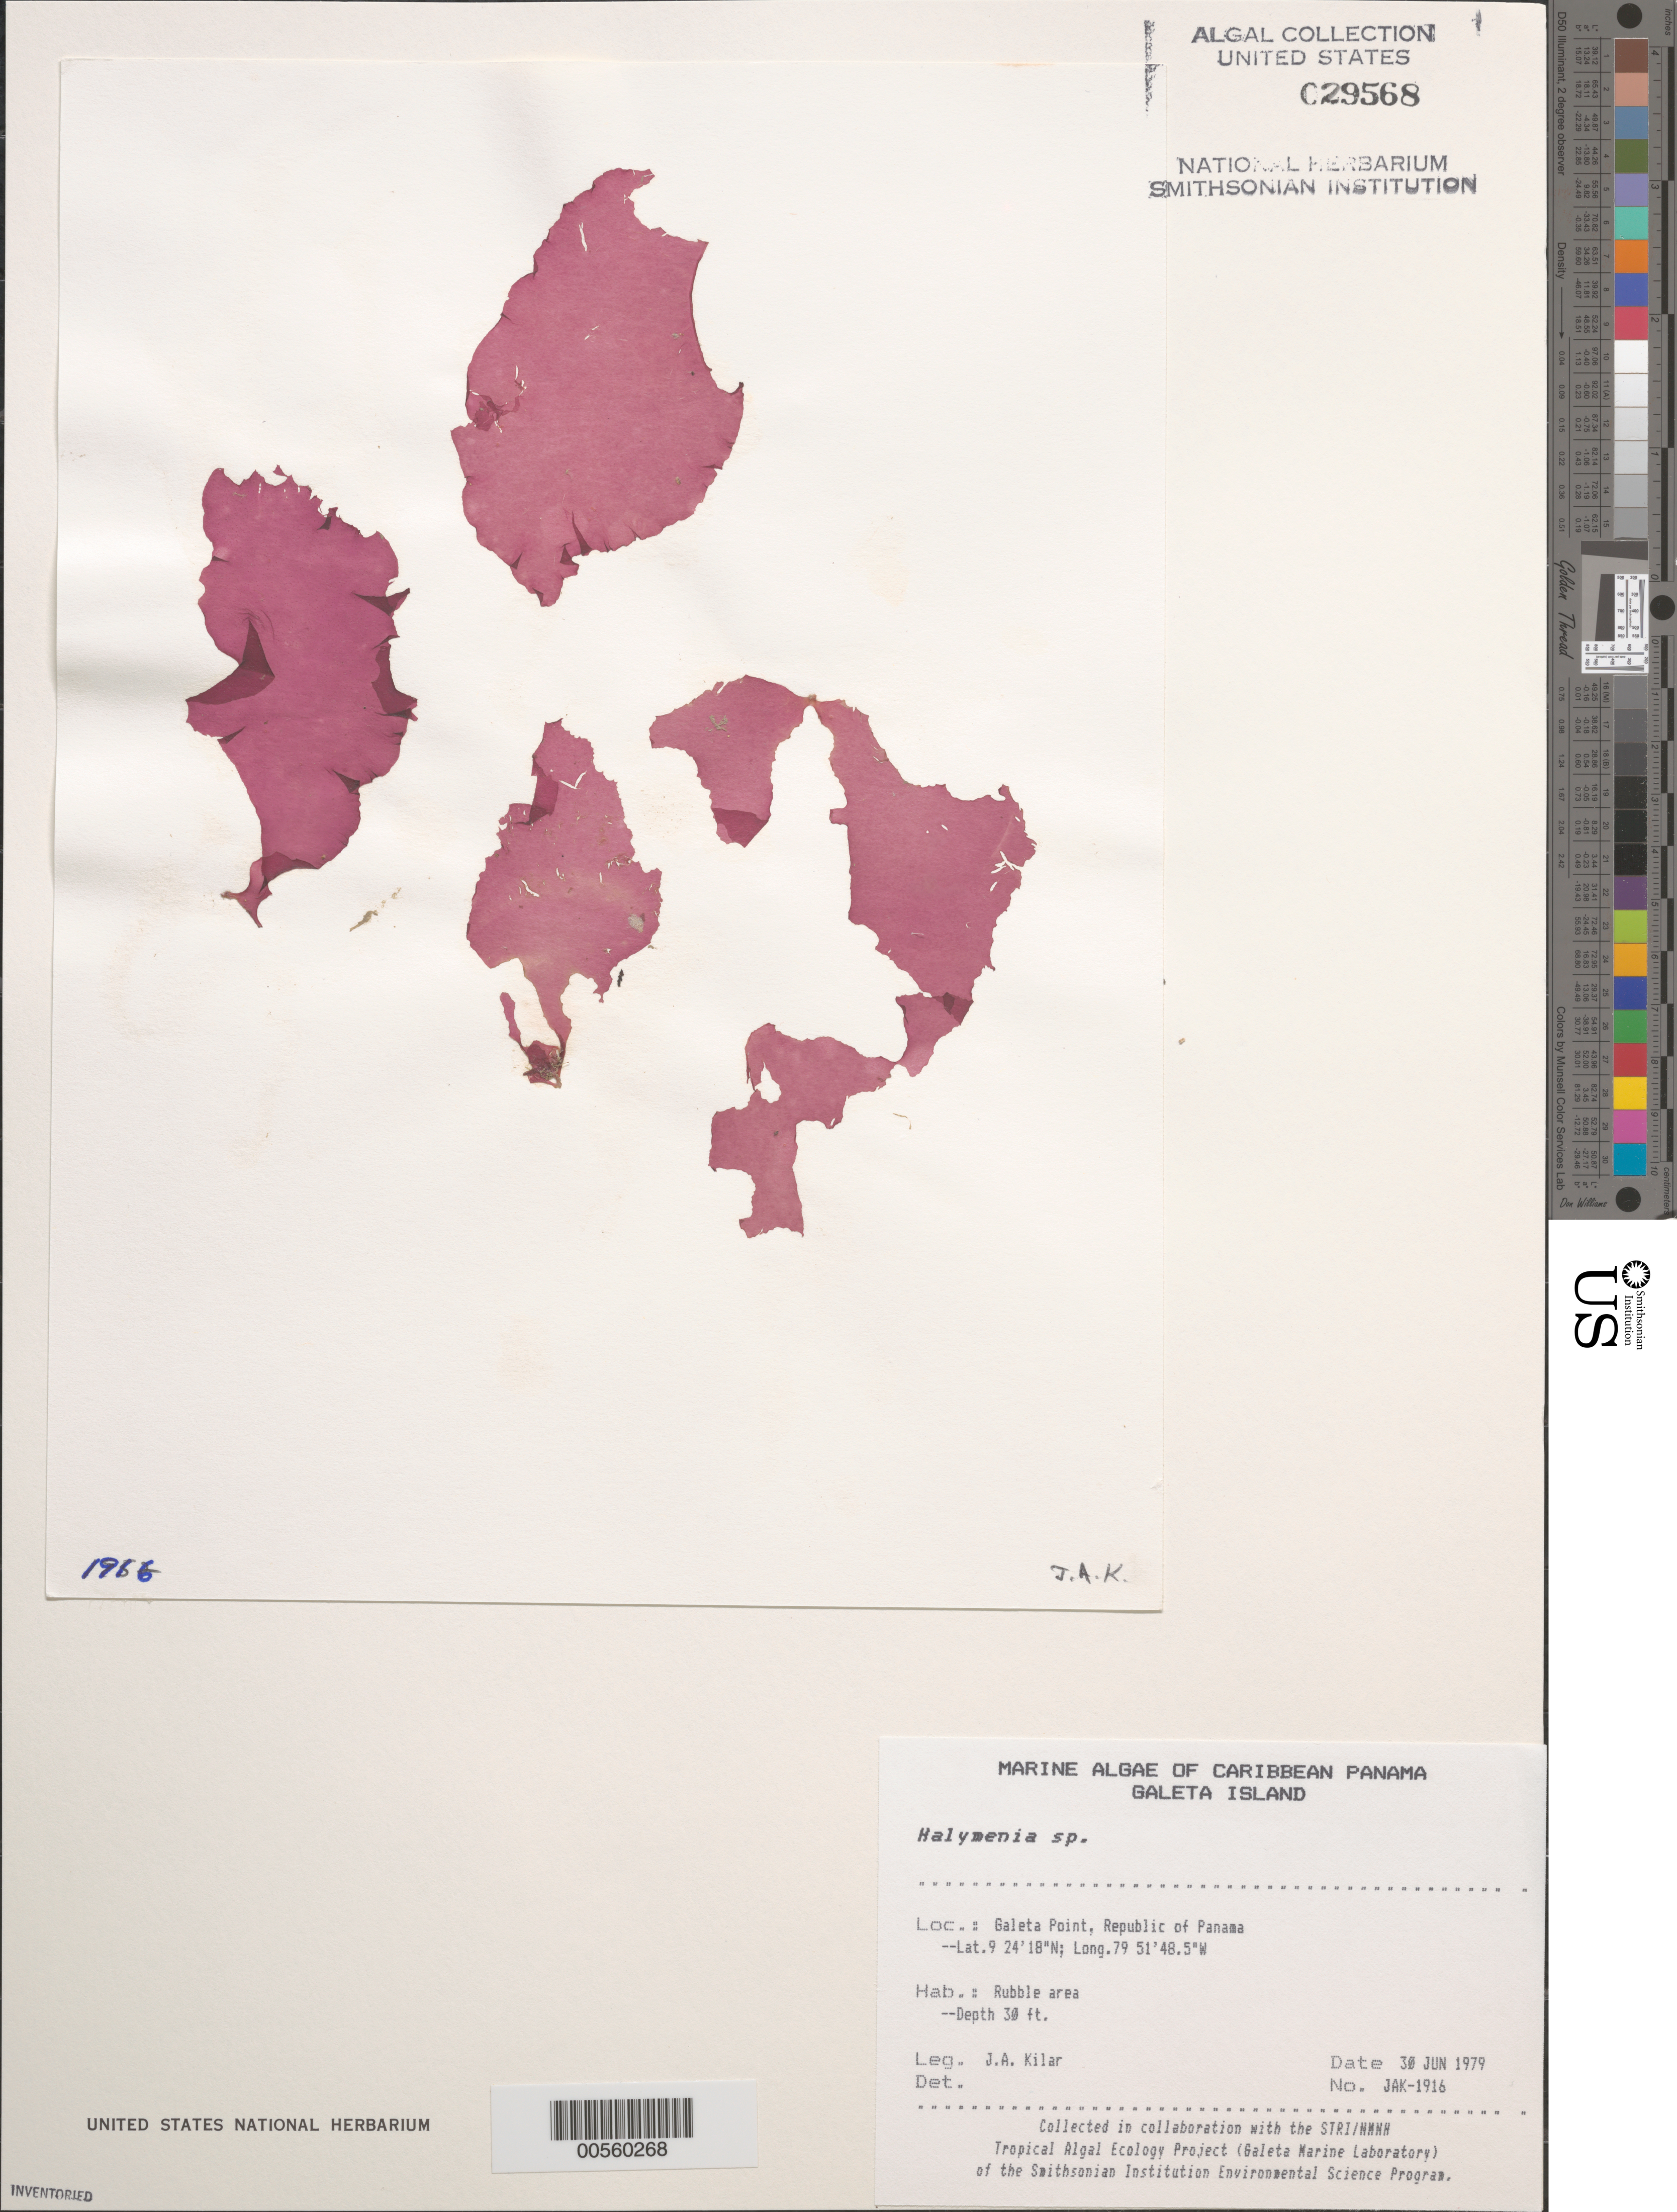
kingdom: Plantae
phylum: Rhodophyta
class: Florideophyceae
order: Halymeniales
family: Halymeniaceae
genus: Halymenia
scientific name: Halymenia sp.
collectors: J. A. Kilar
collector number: JAK-1916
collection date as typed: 30 Jun 1979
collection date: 1979-06-30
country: Panama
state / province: Colón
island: Galeta Island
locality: Galeta Point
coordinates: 9 24' 18" N, 79 51' 48.5" W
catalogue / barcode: US 29568